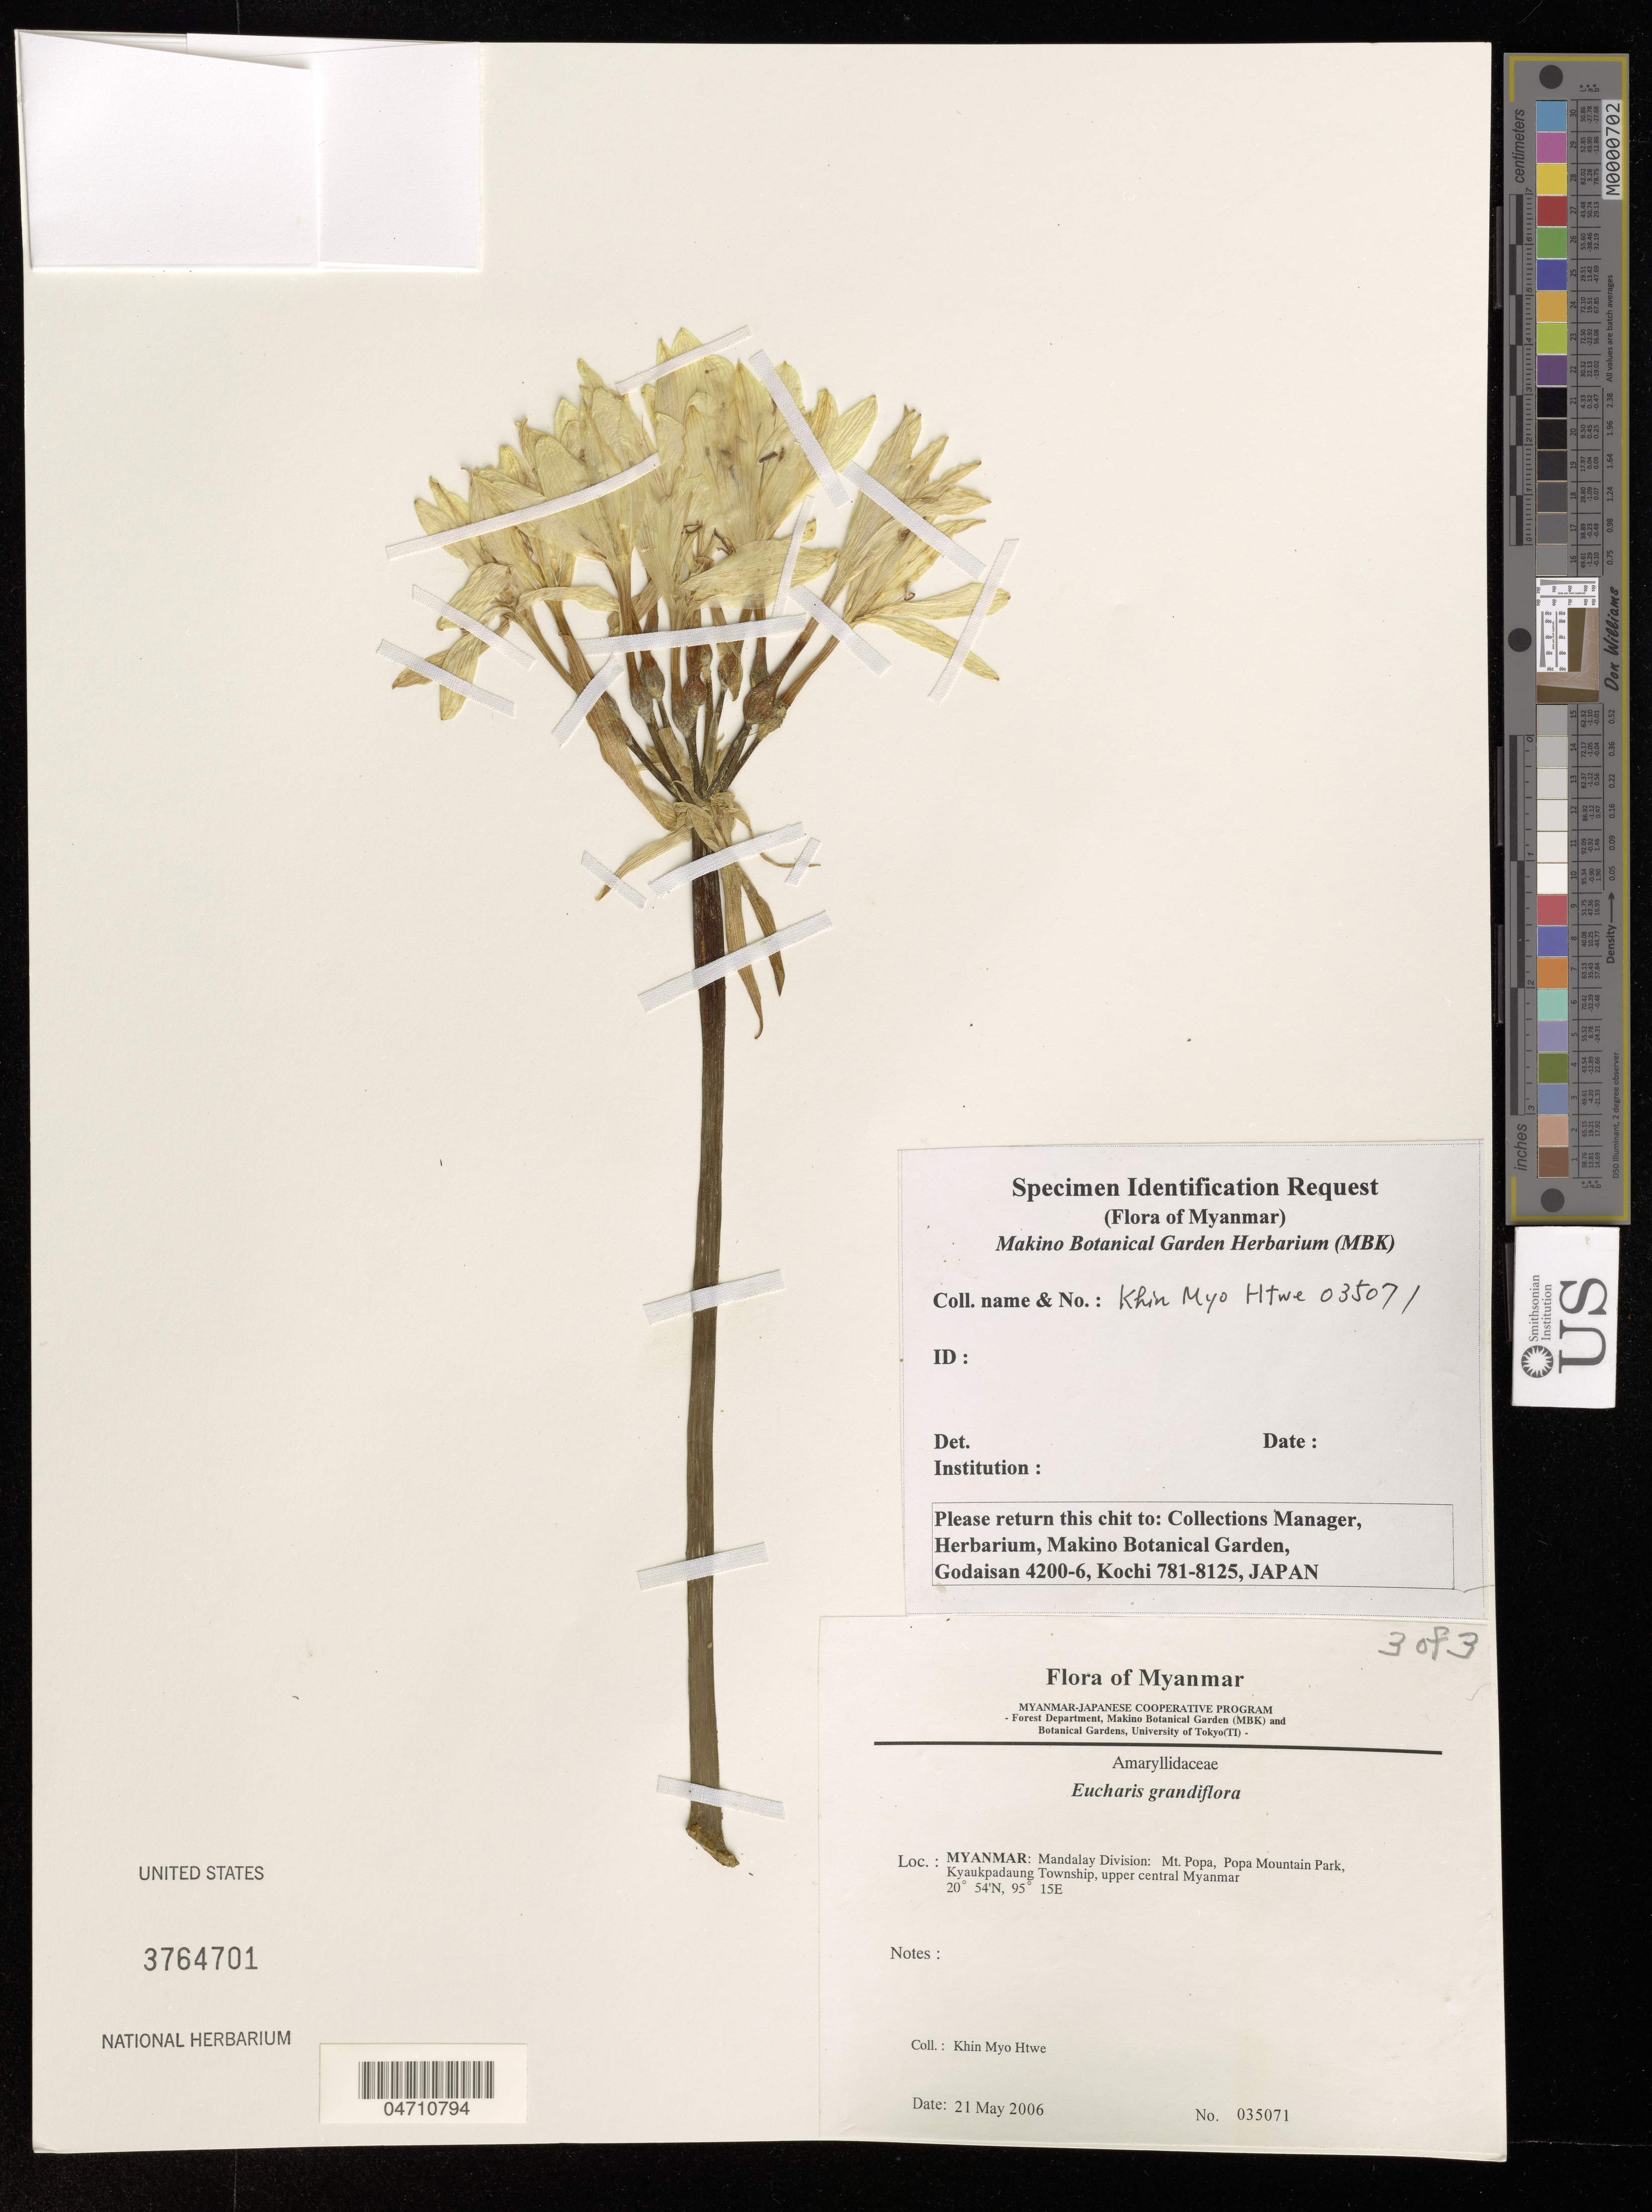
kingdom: Plantae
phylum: Tracheophyta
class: Liliopsida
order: Asparagales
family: Amaryllidaceae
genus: Eucharis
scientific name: Eucharis grandiflora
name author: Planch. & B.L. Linden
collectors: K. Htwe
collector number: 035071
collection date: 2006-05-21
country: Myanmar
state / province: Mandalay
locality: Mandalay Division: Mt. Popa, Popa Mountain Park, Kyaukpadaung Township, upper central Myanmar.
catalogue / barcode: US 3764701